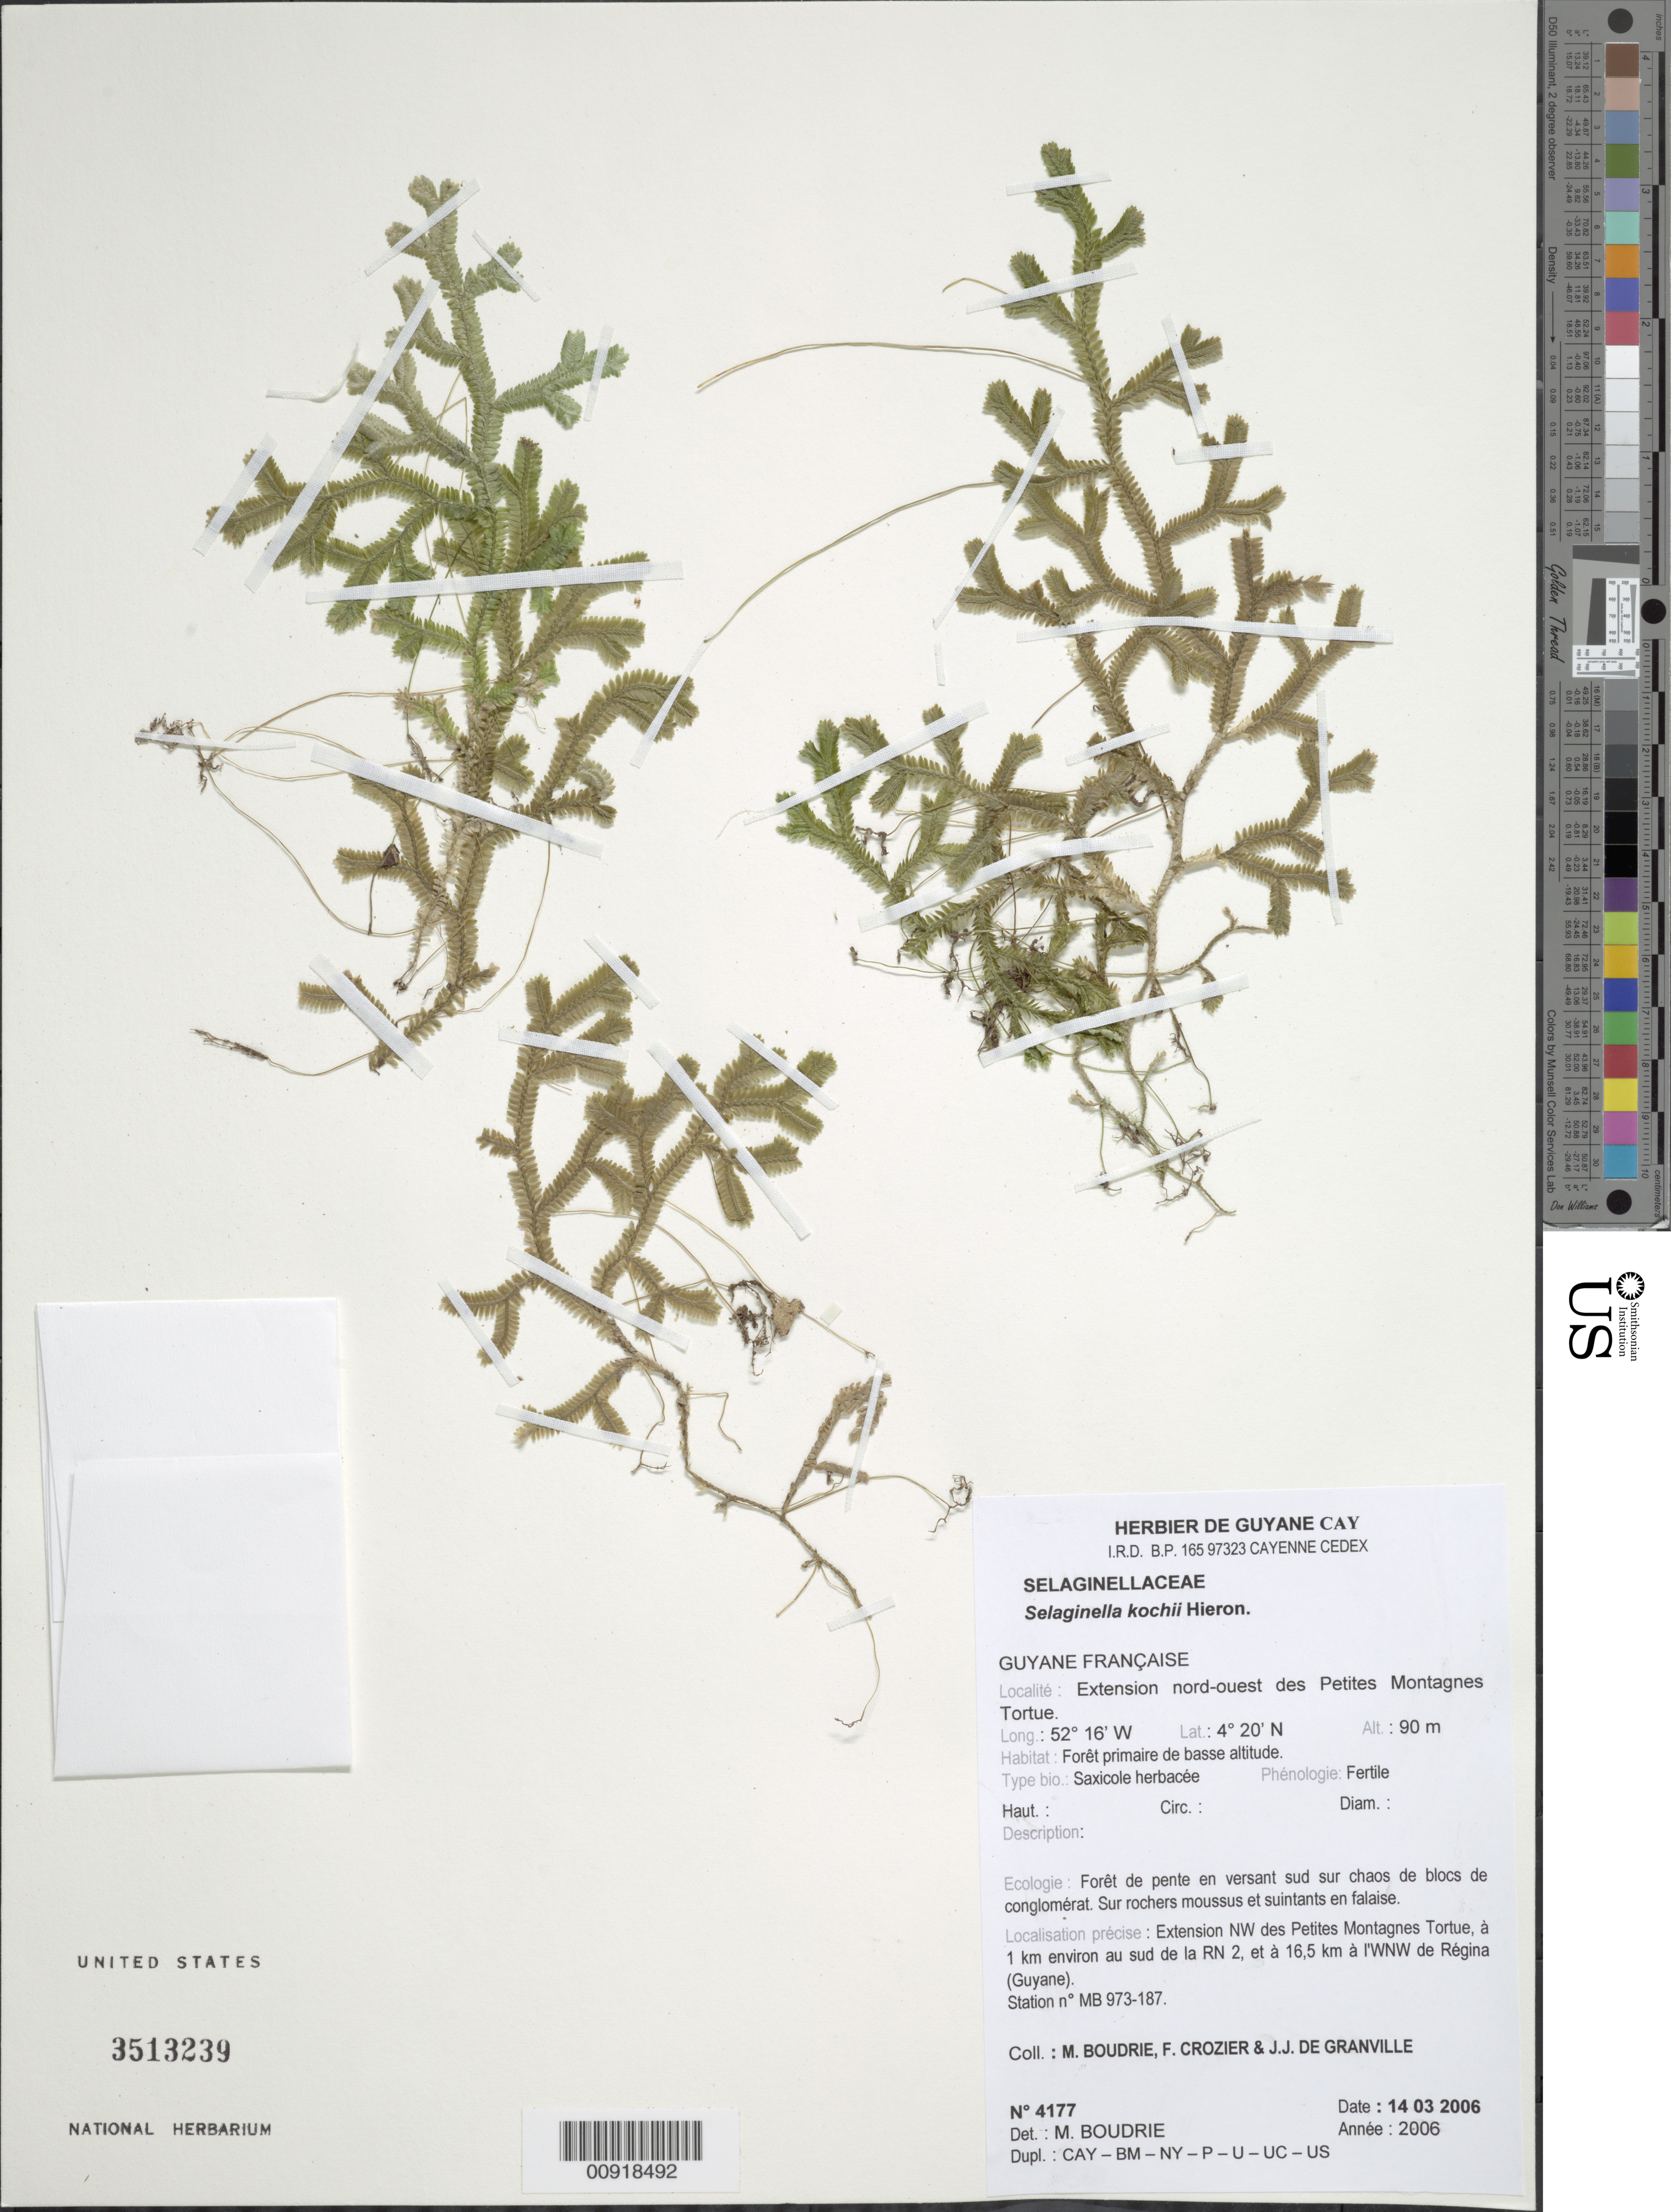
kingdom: Plantae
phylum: Tracheophyta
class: Lycopodiopsida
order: Selaginellales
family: Selaginellaceae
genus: Selaginella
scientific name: Selaginella kochii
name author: Hieron.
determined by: Boudrie, M.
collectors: M. Boudrie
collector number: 4177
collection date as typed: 14-Mar-06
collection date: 2006-03-14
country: French Guiana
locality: Petites Montagnes Tortue, extension NW, 1 km sud de la R.N. 2, 16.5 km WNW de Régina (Guyane)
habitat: Forêt primaire de basse altitude; forêt de pente en versant sud sur chaos de blocs de conglomérat; sur rochers moussus et suintants en falaise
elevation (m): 90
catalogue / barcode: US 3513239